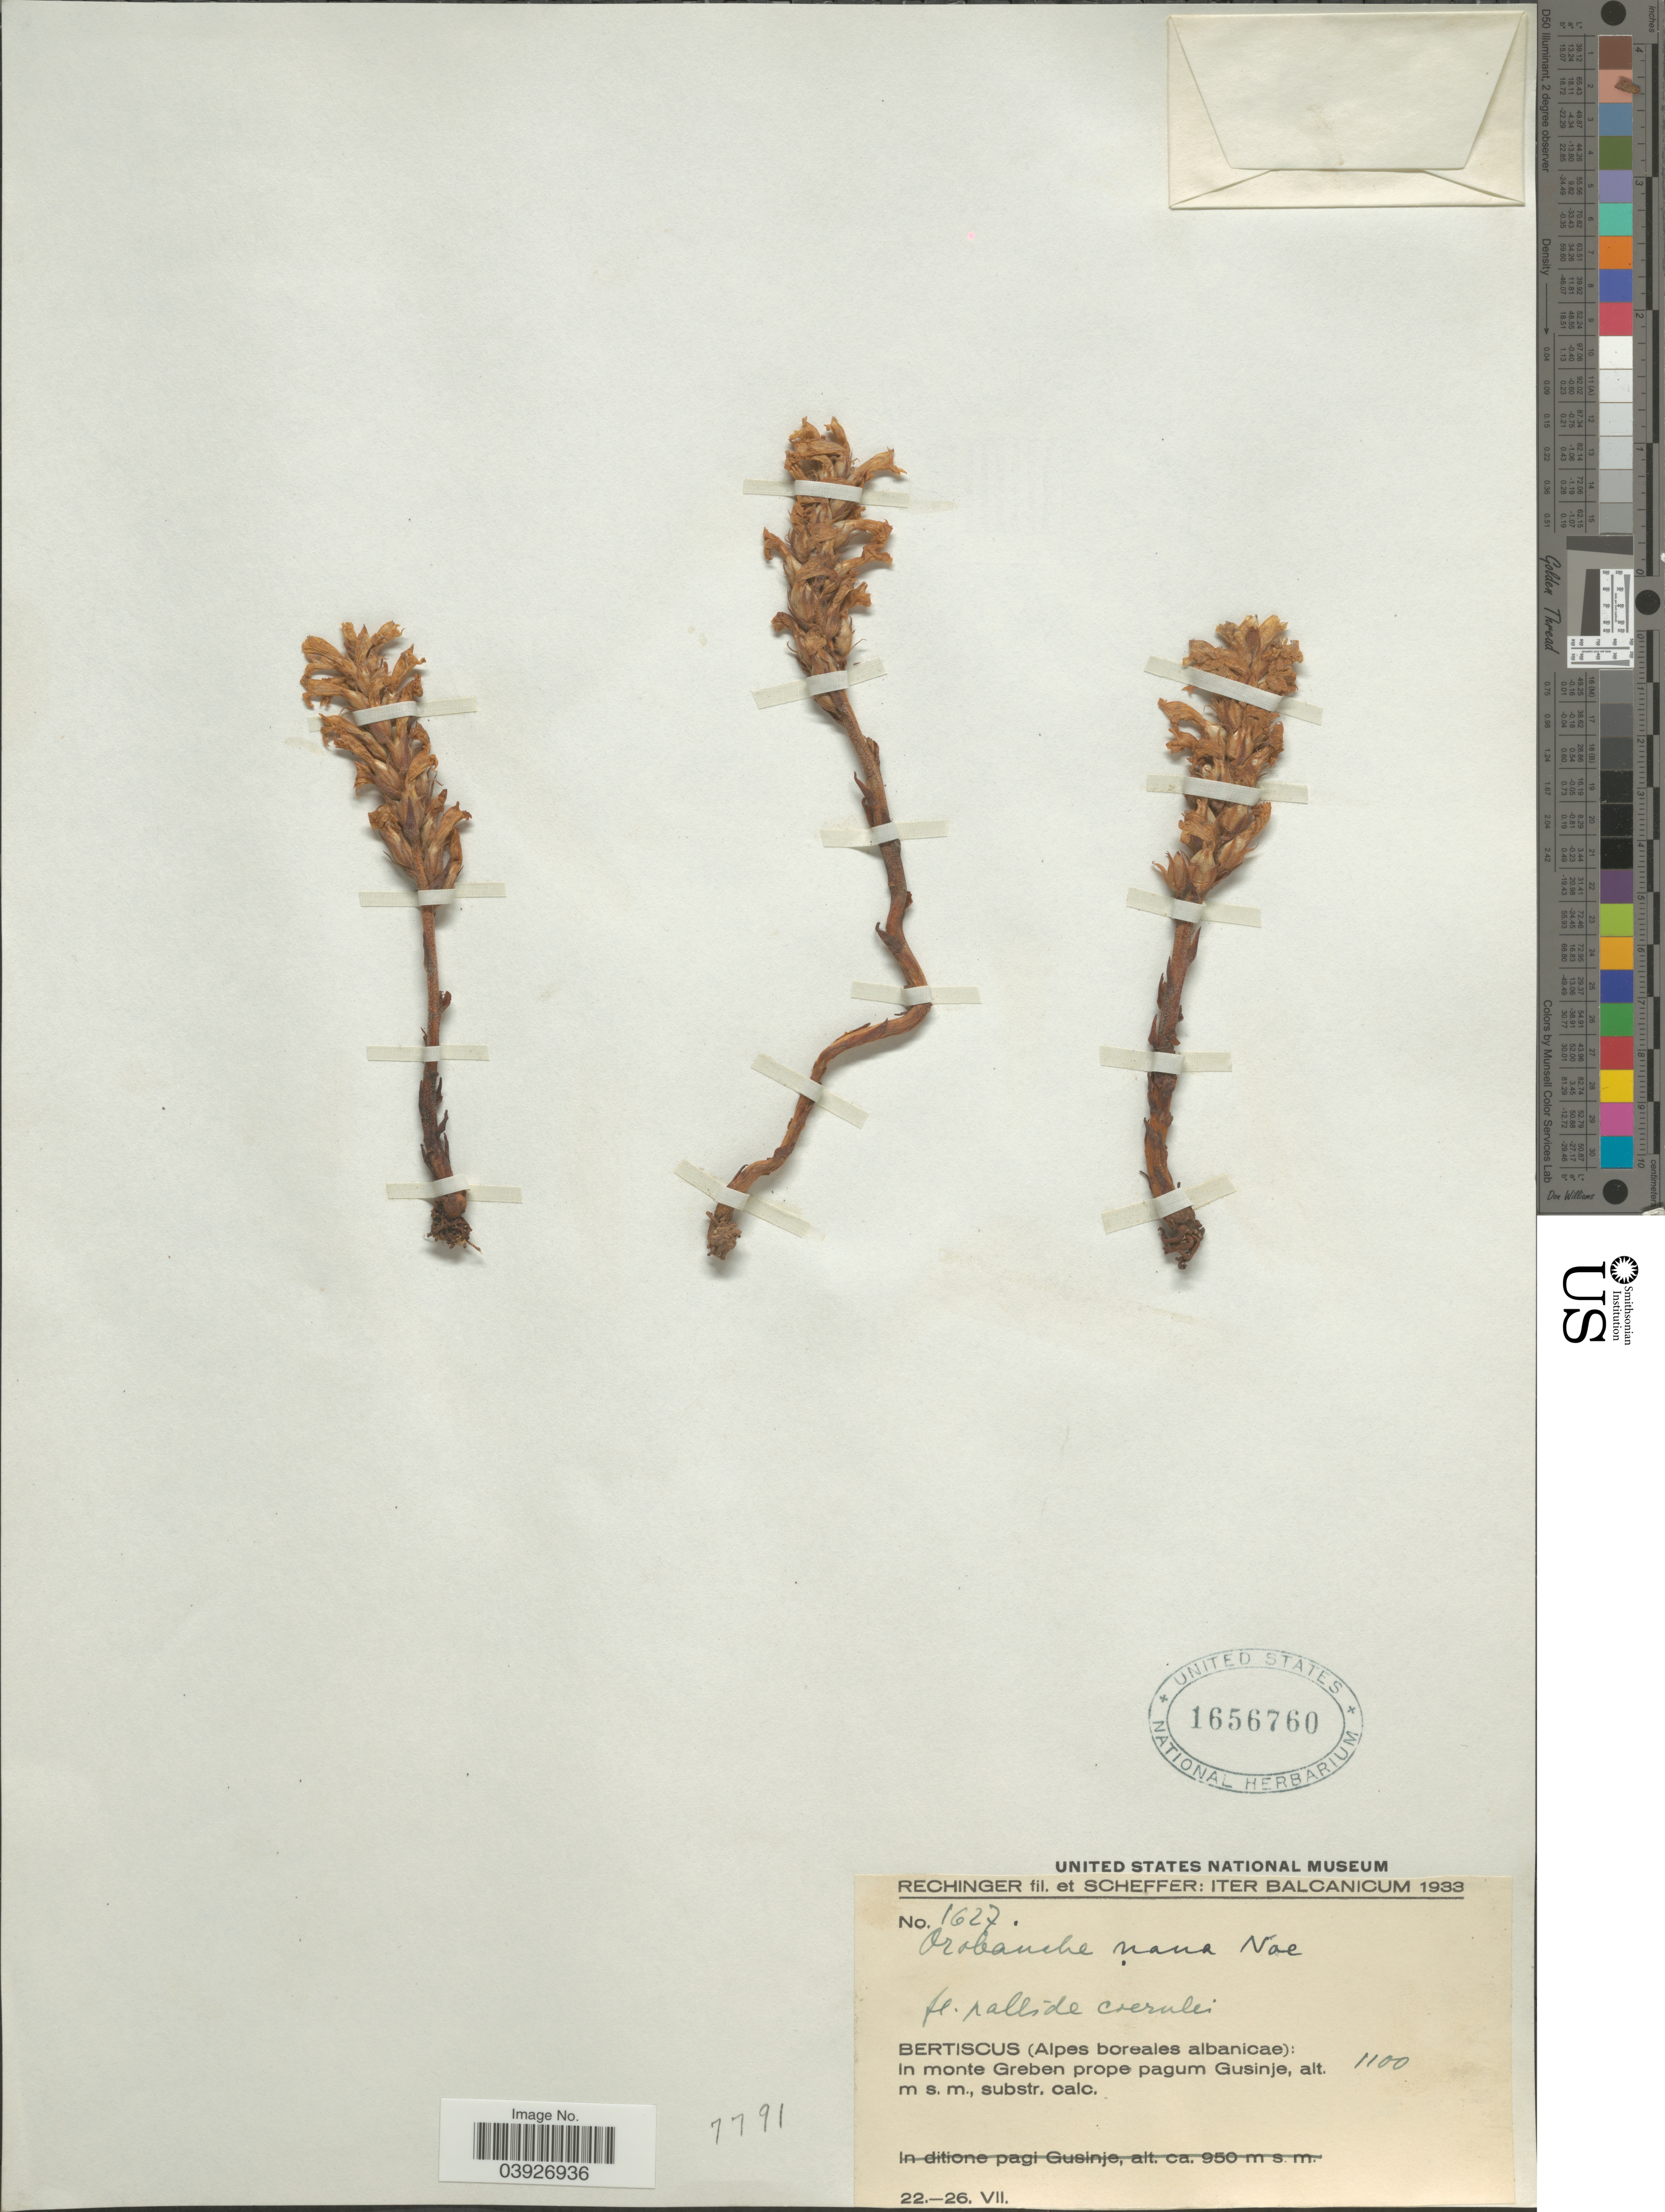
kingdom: Plantae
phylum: Tracheophyta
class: Magnoliopsida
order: Lamiales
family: Orobanchaceae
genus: Orobanche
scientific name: Orobanche nana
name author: (Reut.) Beck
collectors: -- Rechinger & Scheffer, --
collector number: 1627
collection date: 1933-07-22/1933-07-26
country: Montenegro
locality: Iter Balcanicum. Bertiscus (Alpes boreales albanicae): In monte Greben prope pagum Gusinje.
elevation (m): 1100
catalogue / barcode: US 1656760